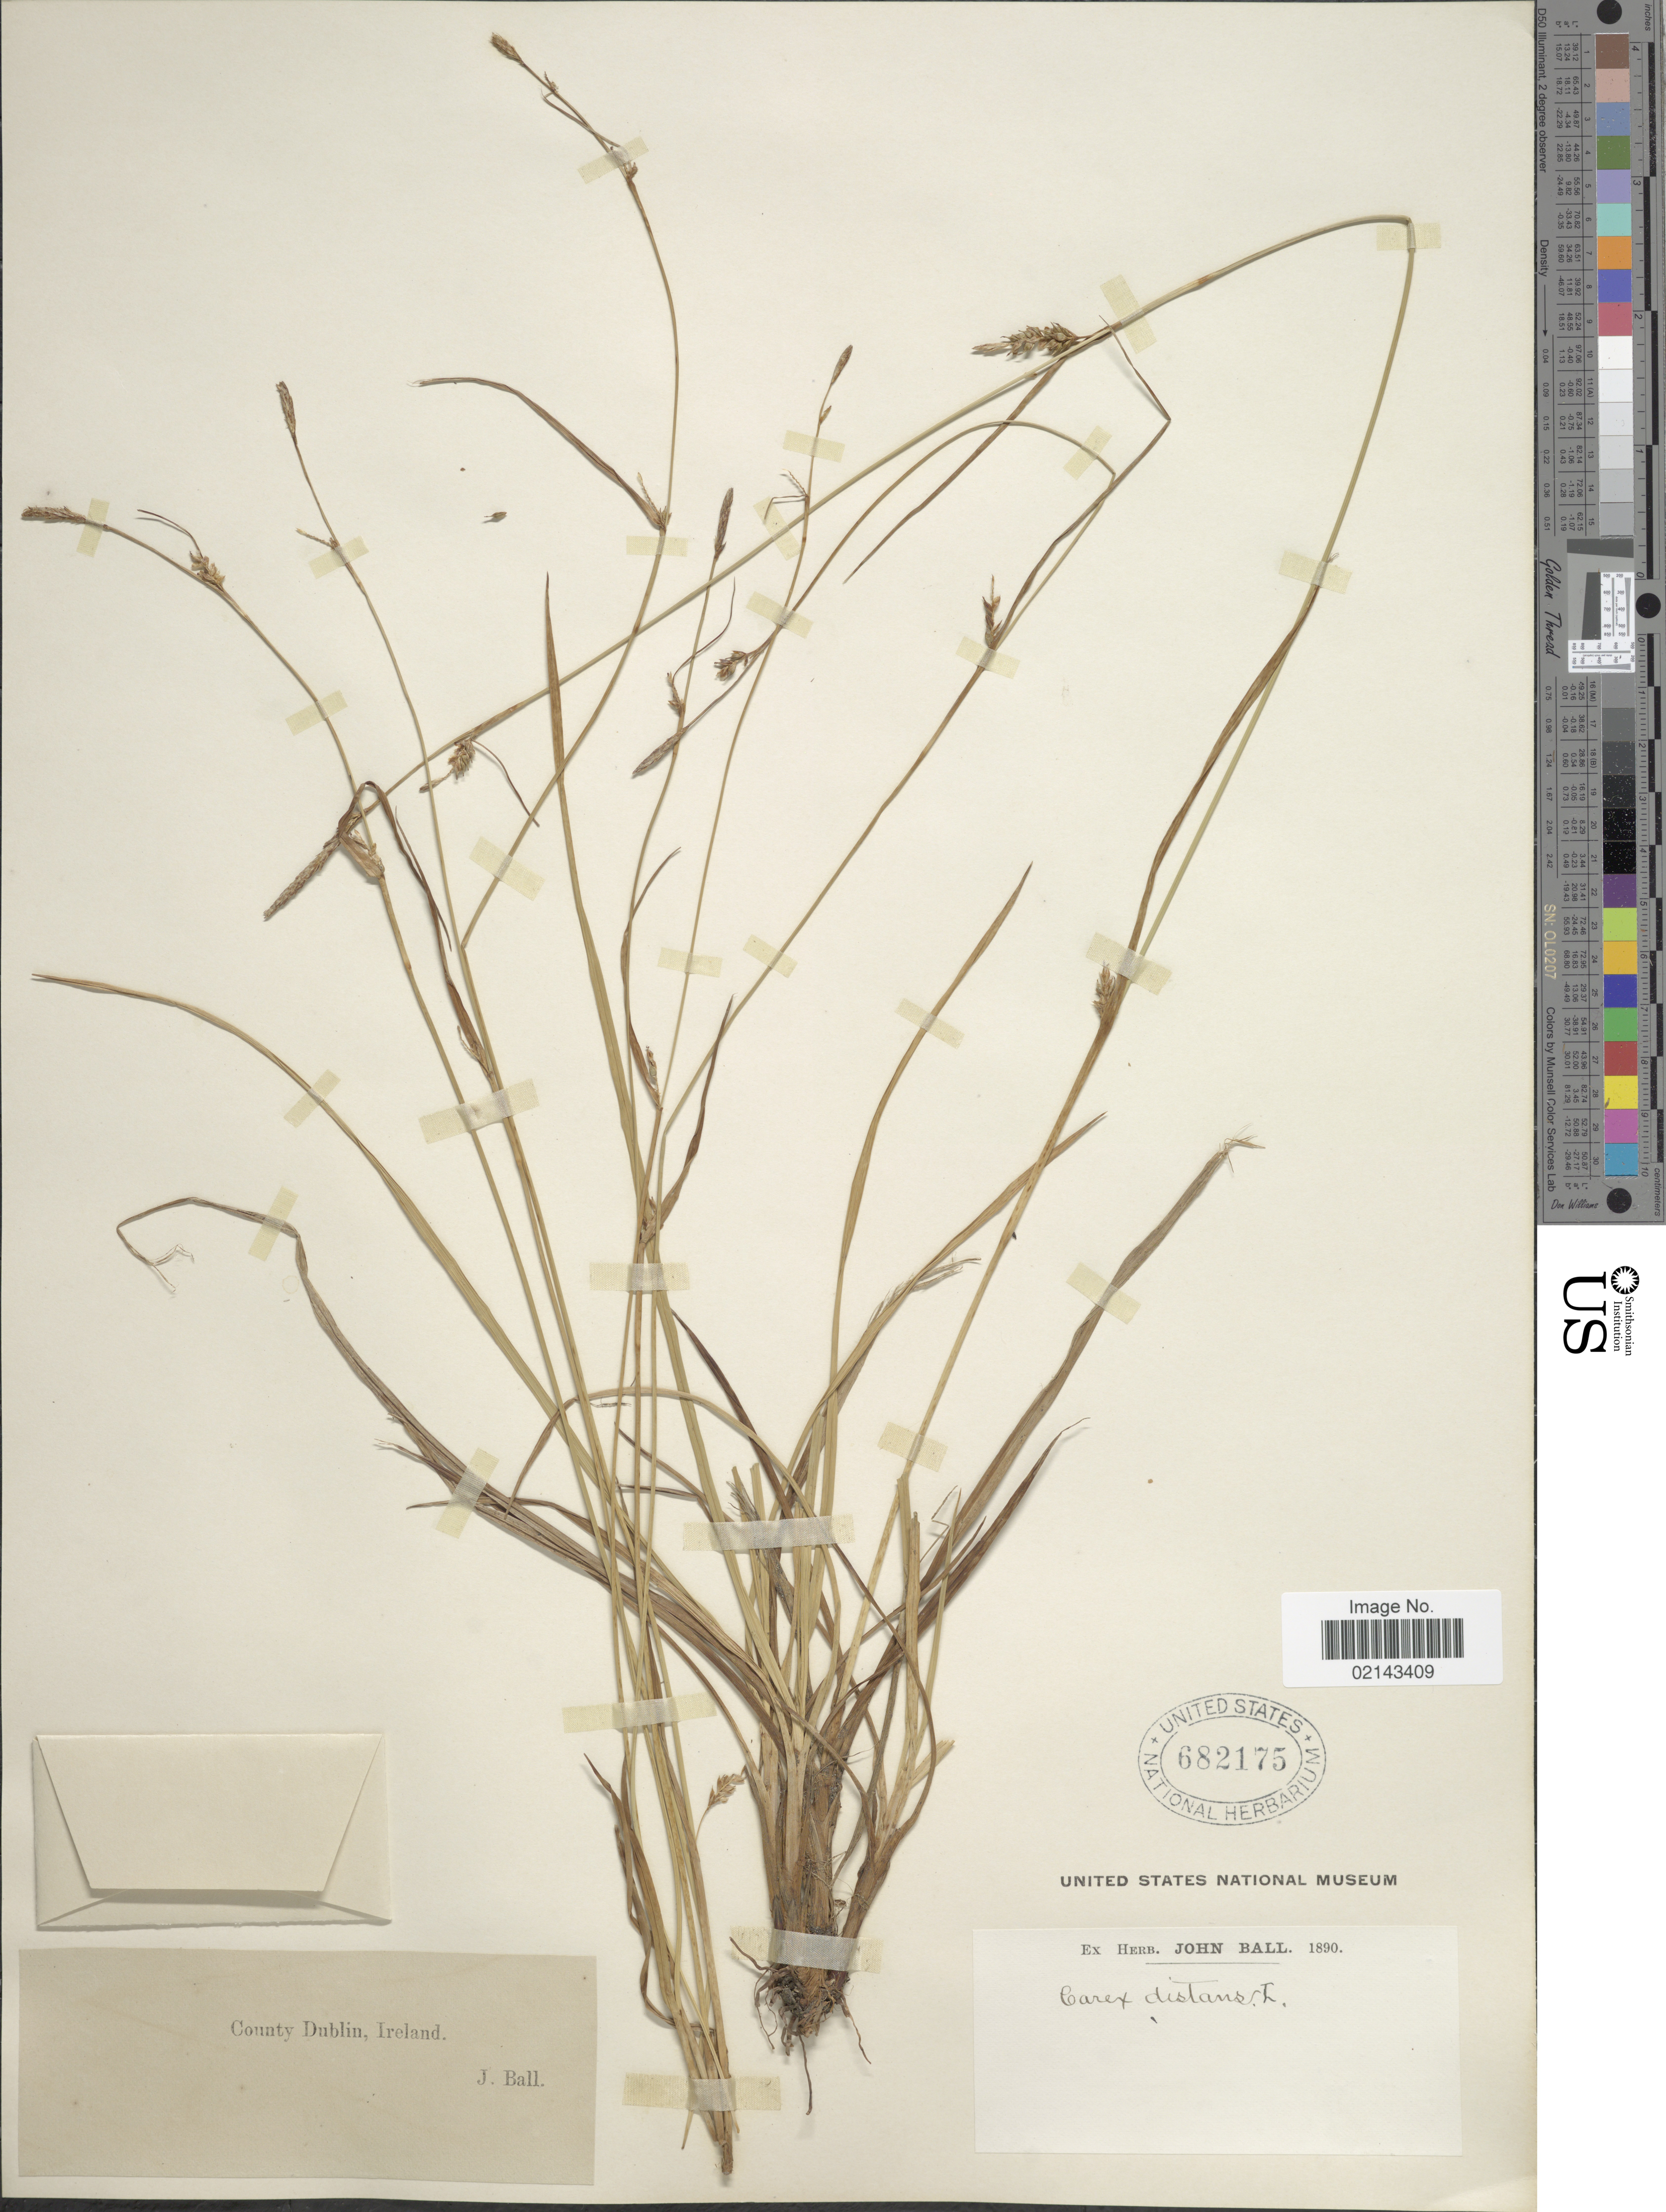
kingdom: Plantae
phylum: Tracheophyta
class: Liliopsida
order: Poales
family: Cyperaceae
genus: Carex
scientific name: Carex distans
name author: L.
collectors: J. Ball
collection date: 1890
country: Ireland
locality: County Dublin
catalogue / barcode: US 682175